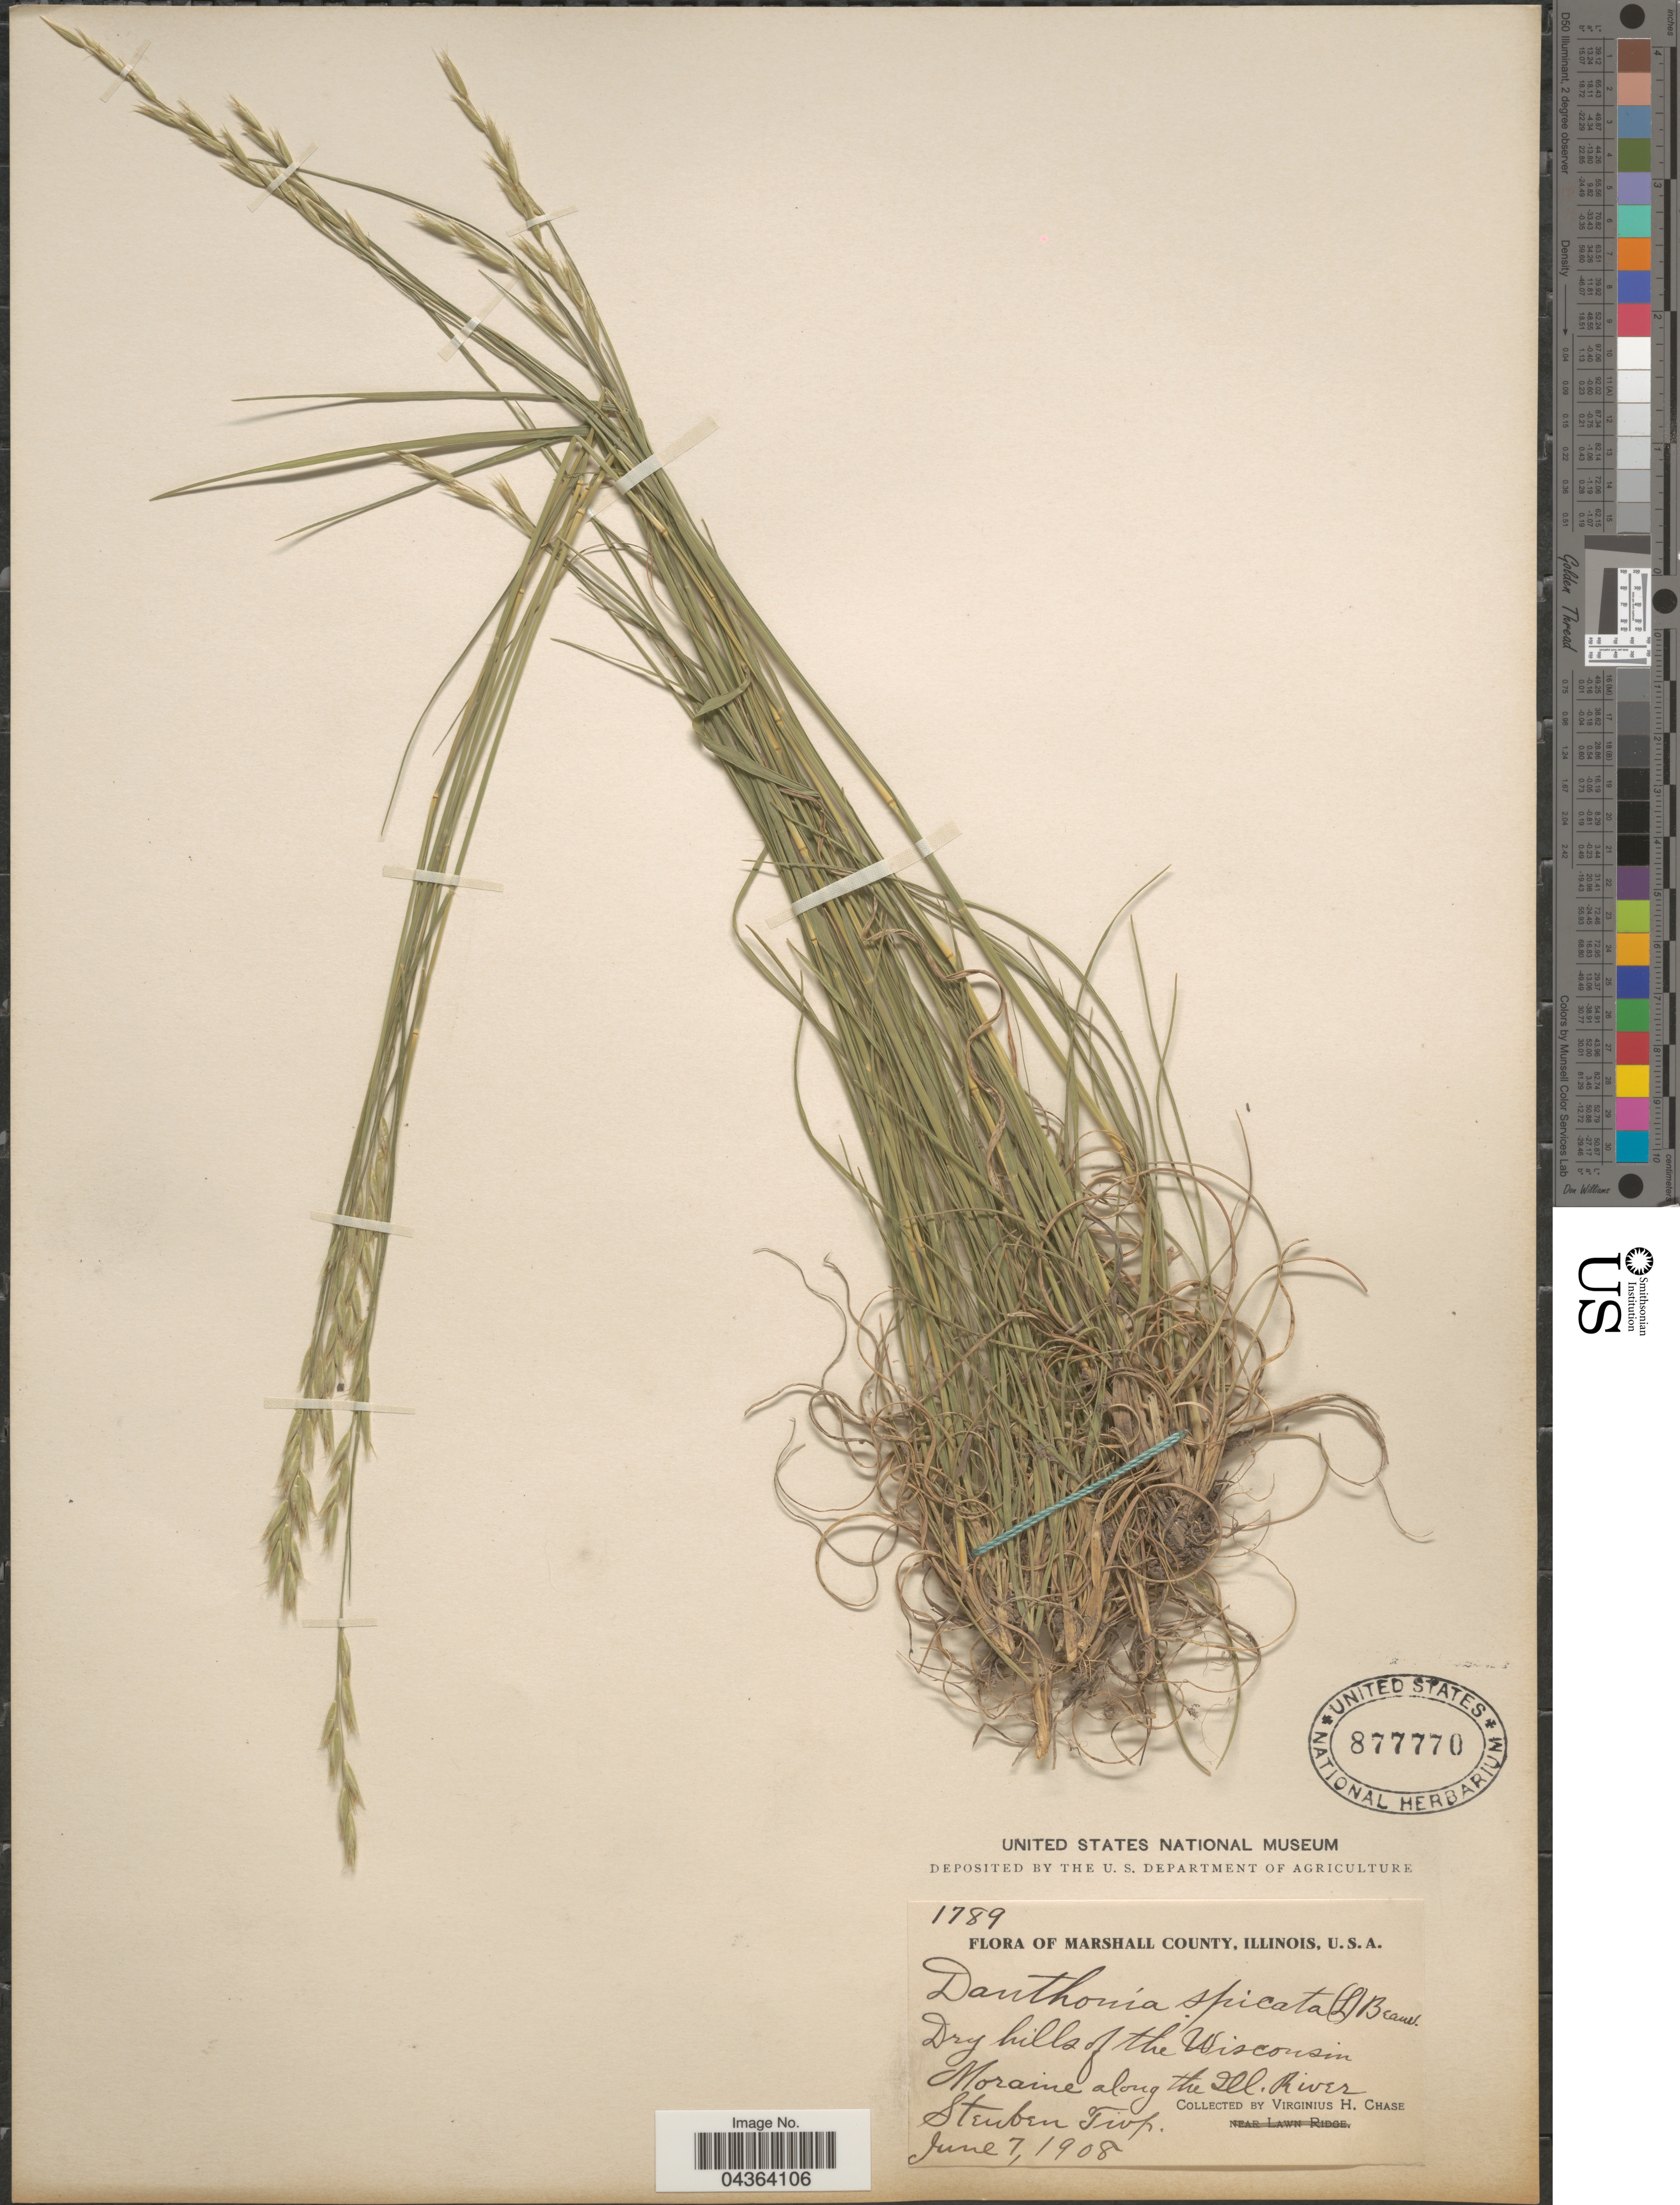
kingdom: Plantae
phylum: Tracheophyta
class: Liliopsida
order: Poales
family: Poaceae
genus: Danthonia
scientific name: Danthonia spicata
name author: (L.) P. Beauv. ex Roem. & Schult.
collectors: V. H. Chase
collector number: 1789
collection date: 1908-06-07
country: United States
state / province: Illinois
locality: Marshall County. Dry hills of the Wisconsin Moraine along the Ill. River Stenben Twp.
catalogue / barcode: US 877770